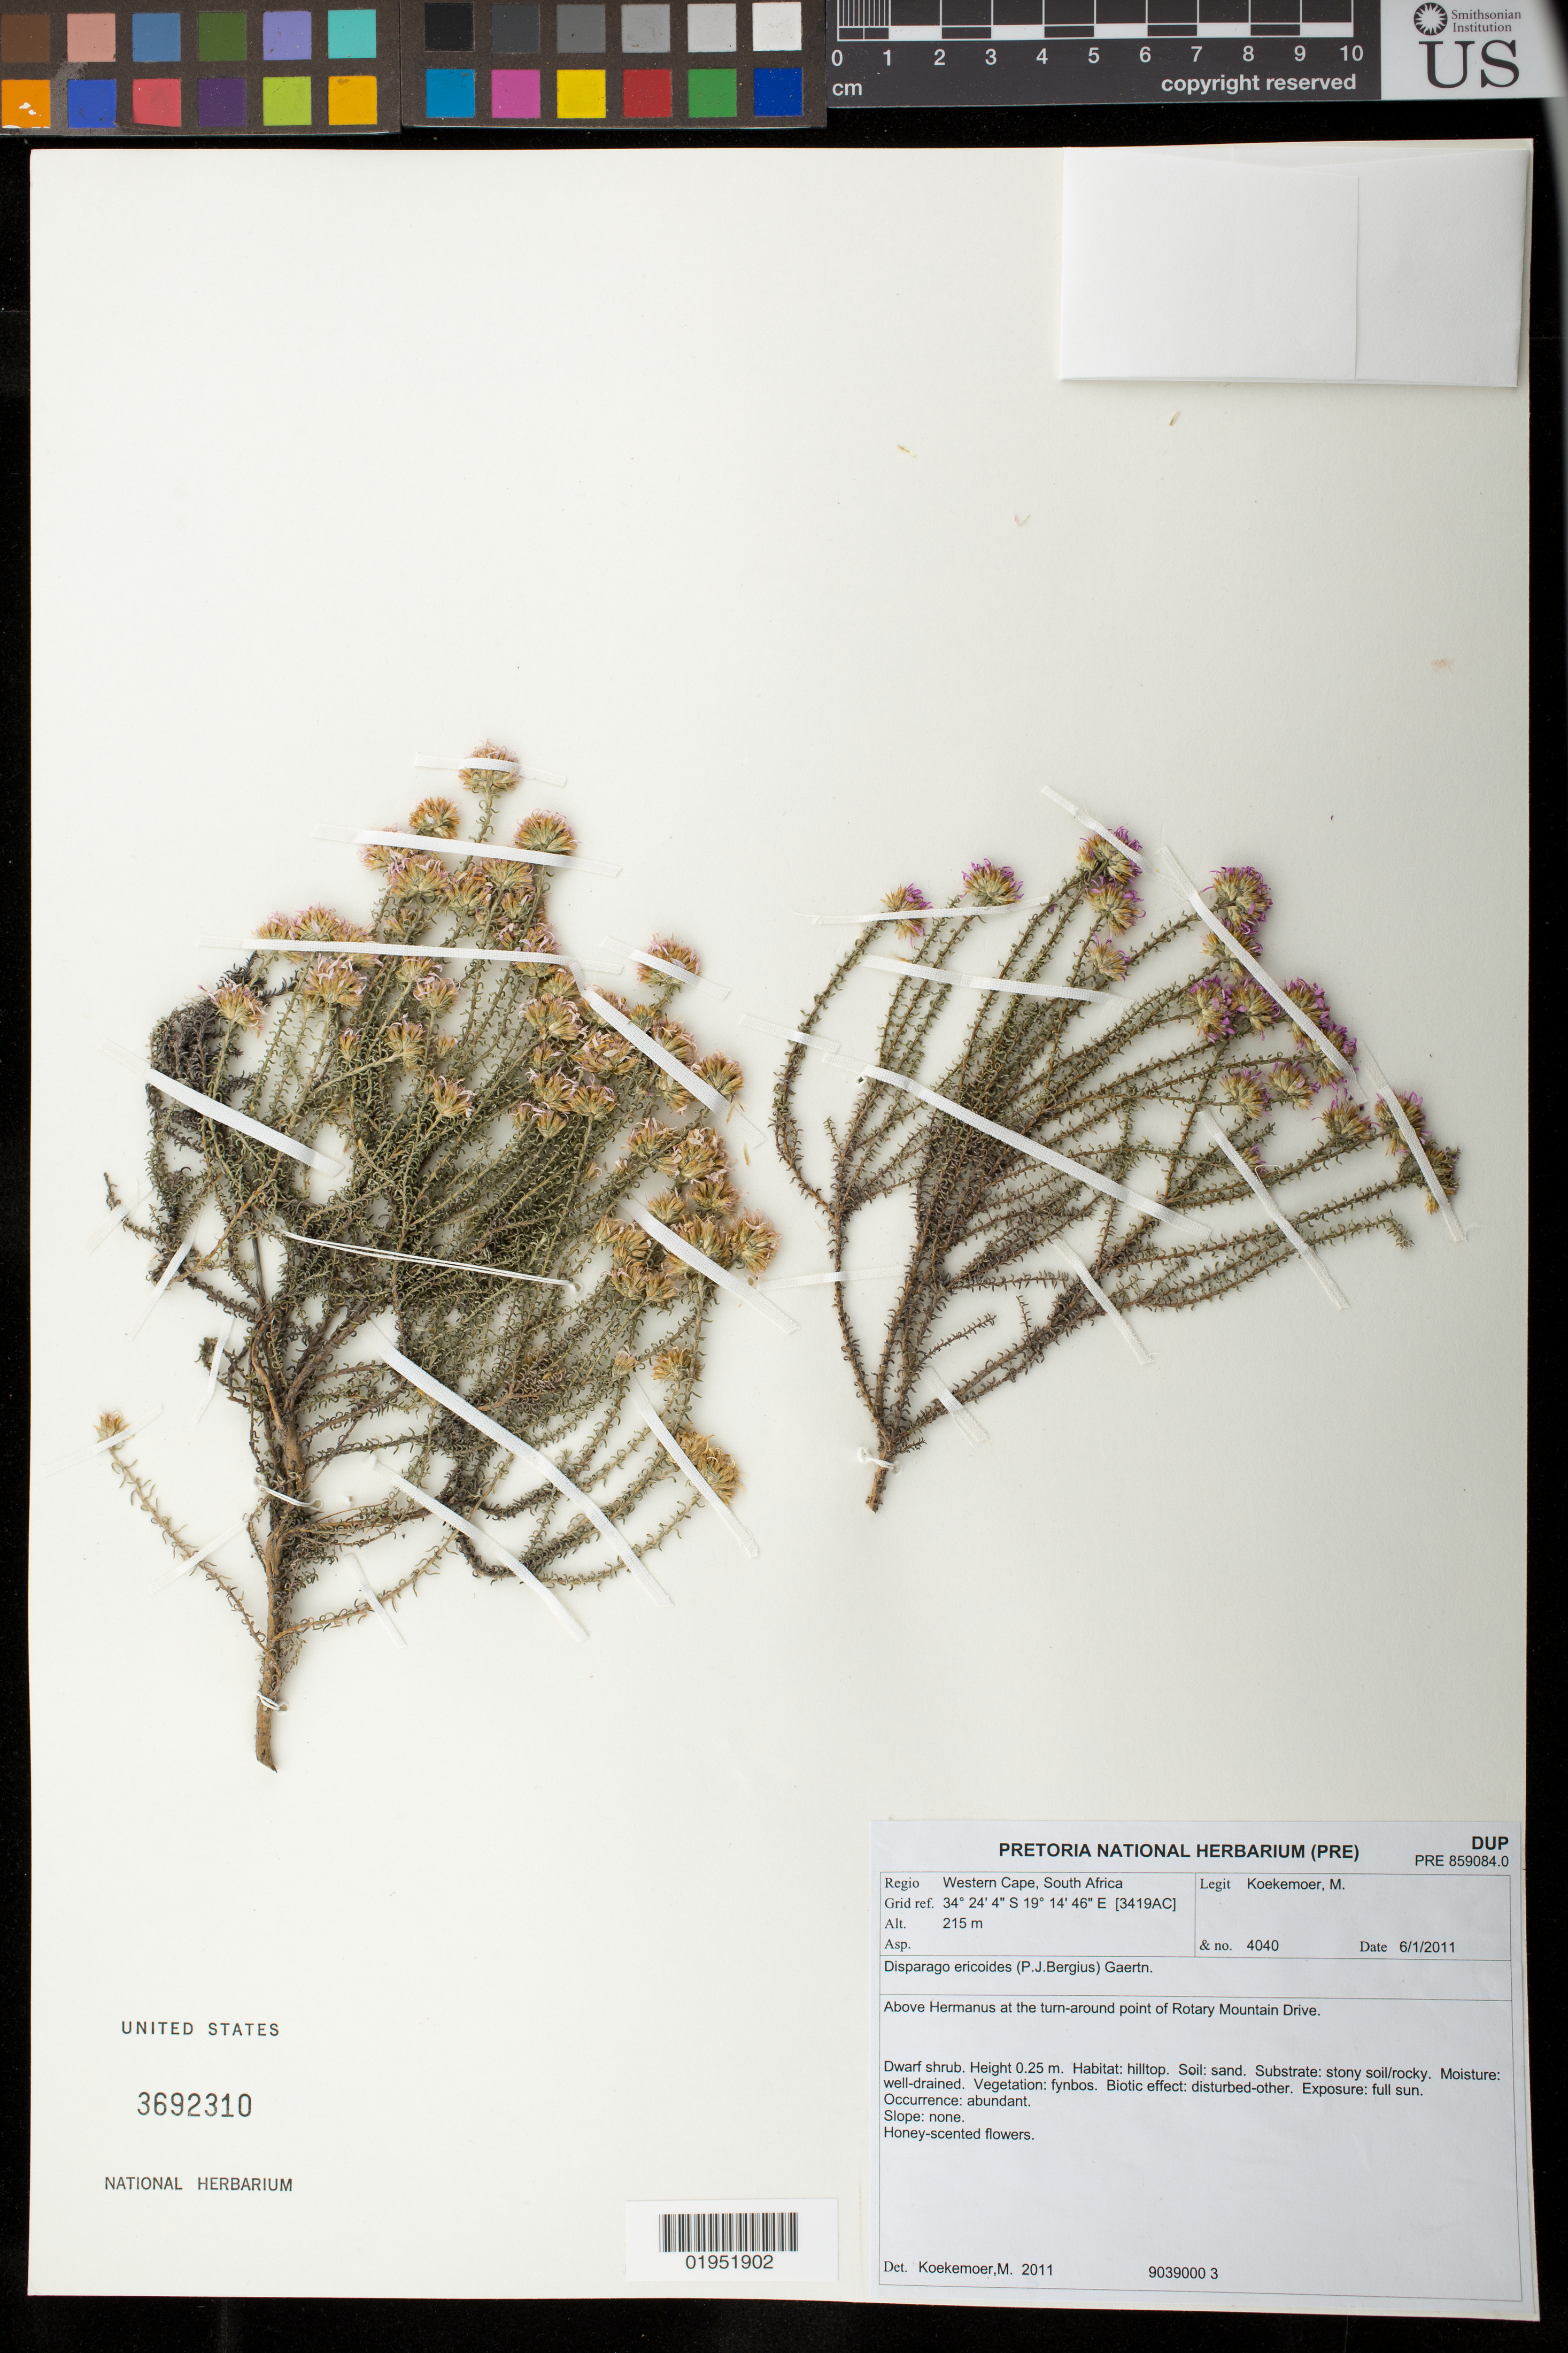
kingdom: Plantae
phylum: Tracheophyta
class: Magnoliopsida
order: Asterales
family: Asteraceae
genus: Disparago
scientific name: Disparago ericoides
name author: Gaertn.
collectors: M. Koekemoer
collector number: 4040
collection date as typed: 6 Jan 2011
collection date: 2011-01-06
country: South Africa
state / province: Western Cape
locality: Above Hermanus at the turn-around point of Rotary Mountain Drive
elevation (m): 215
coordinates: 33 21 11 S, 22 3 0 E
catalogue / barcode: US 3692310